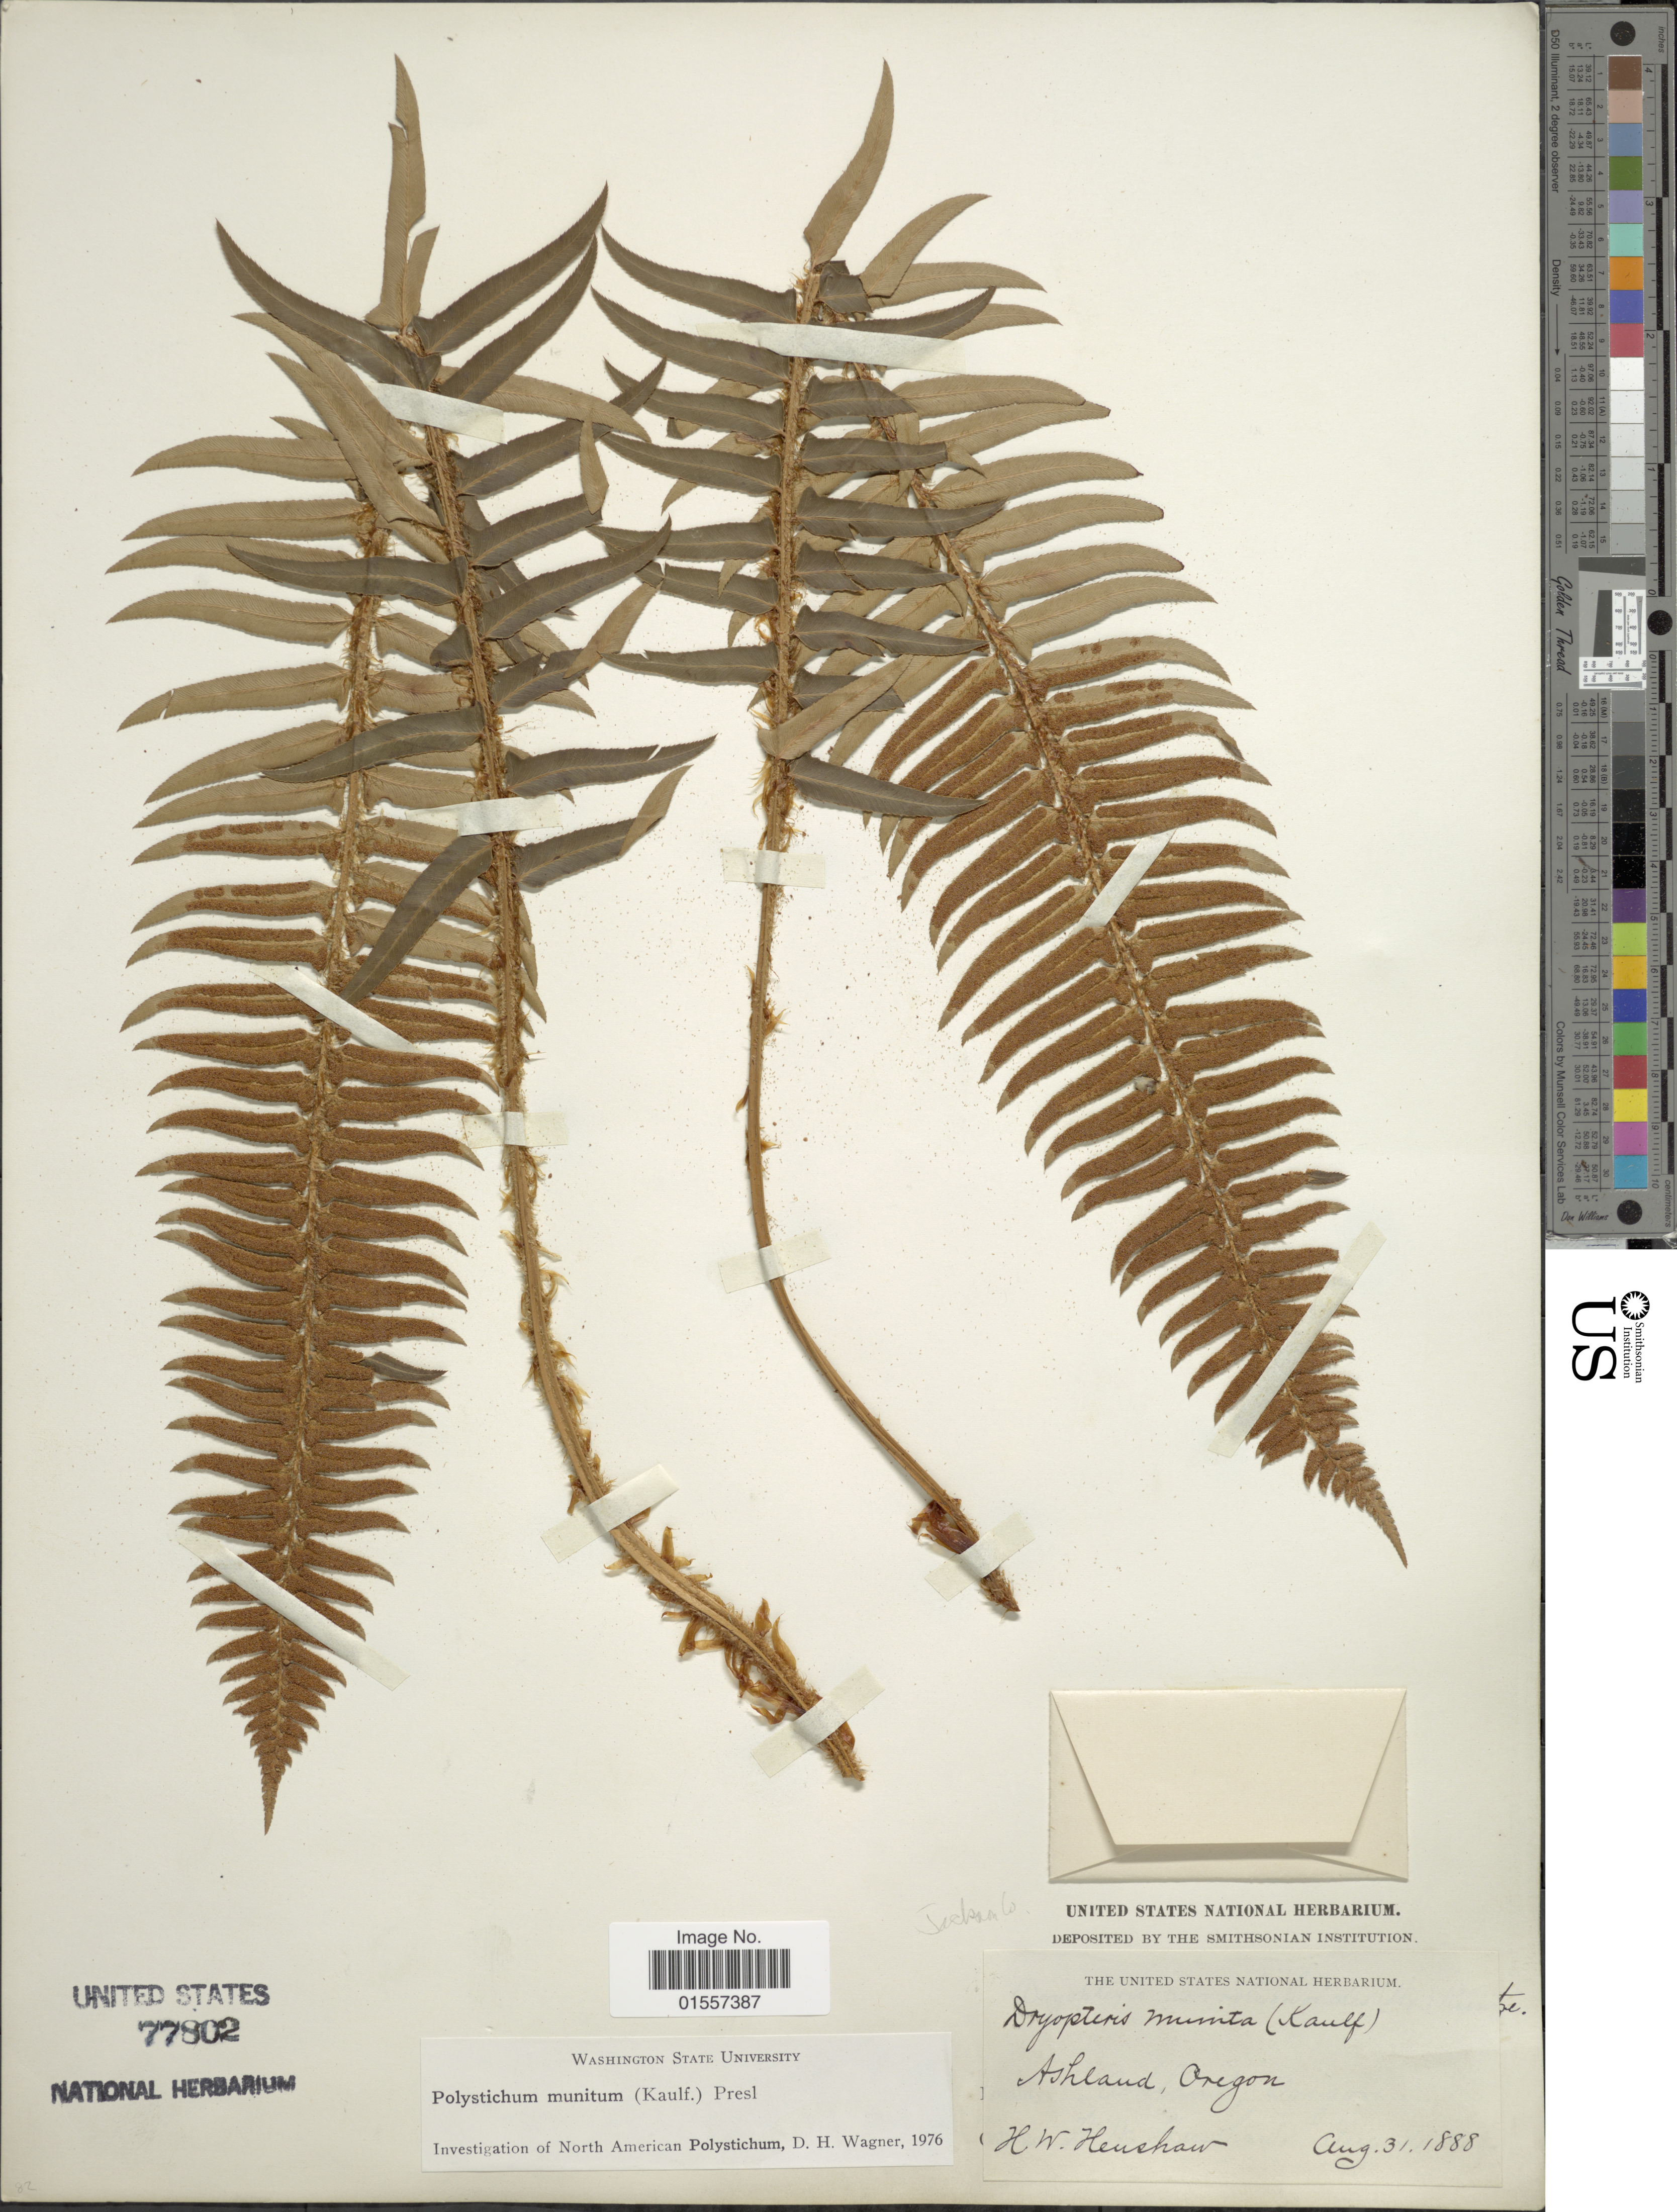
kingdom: Plantae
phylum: Tracheophyta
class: Polypodiopsida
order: Polypodiales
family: Dryopteridaceae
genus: Polystichum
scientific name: Polystichum munitum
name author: (Kaulf.) C. Presl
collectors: H. Henshaw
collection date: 1888-08-31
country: United States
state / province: Oregon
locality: Ashland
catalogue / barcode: US 77802